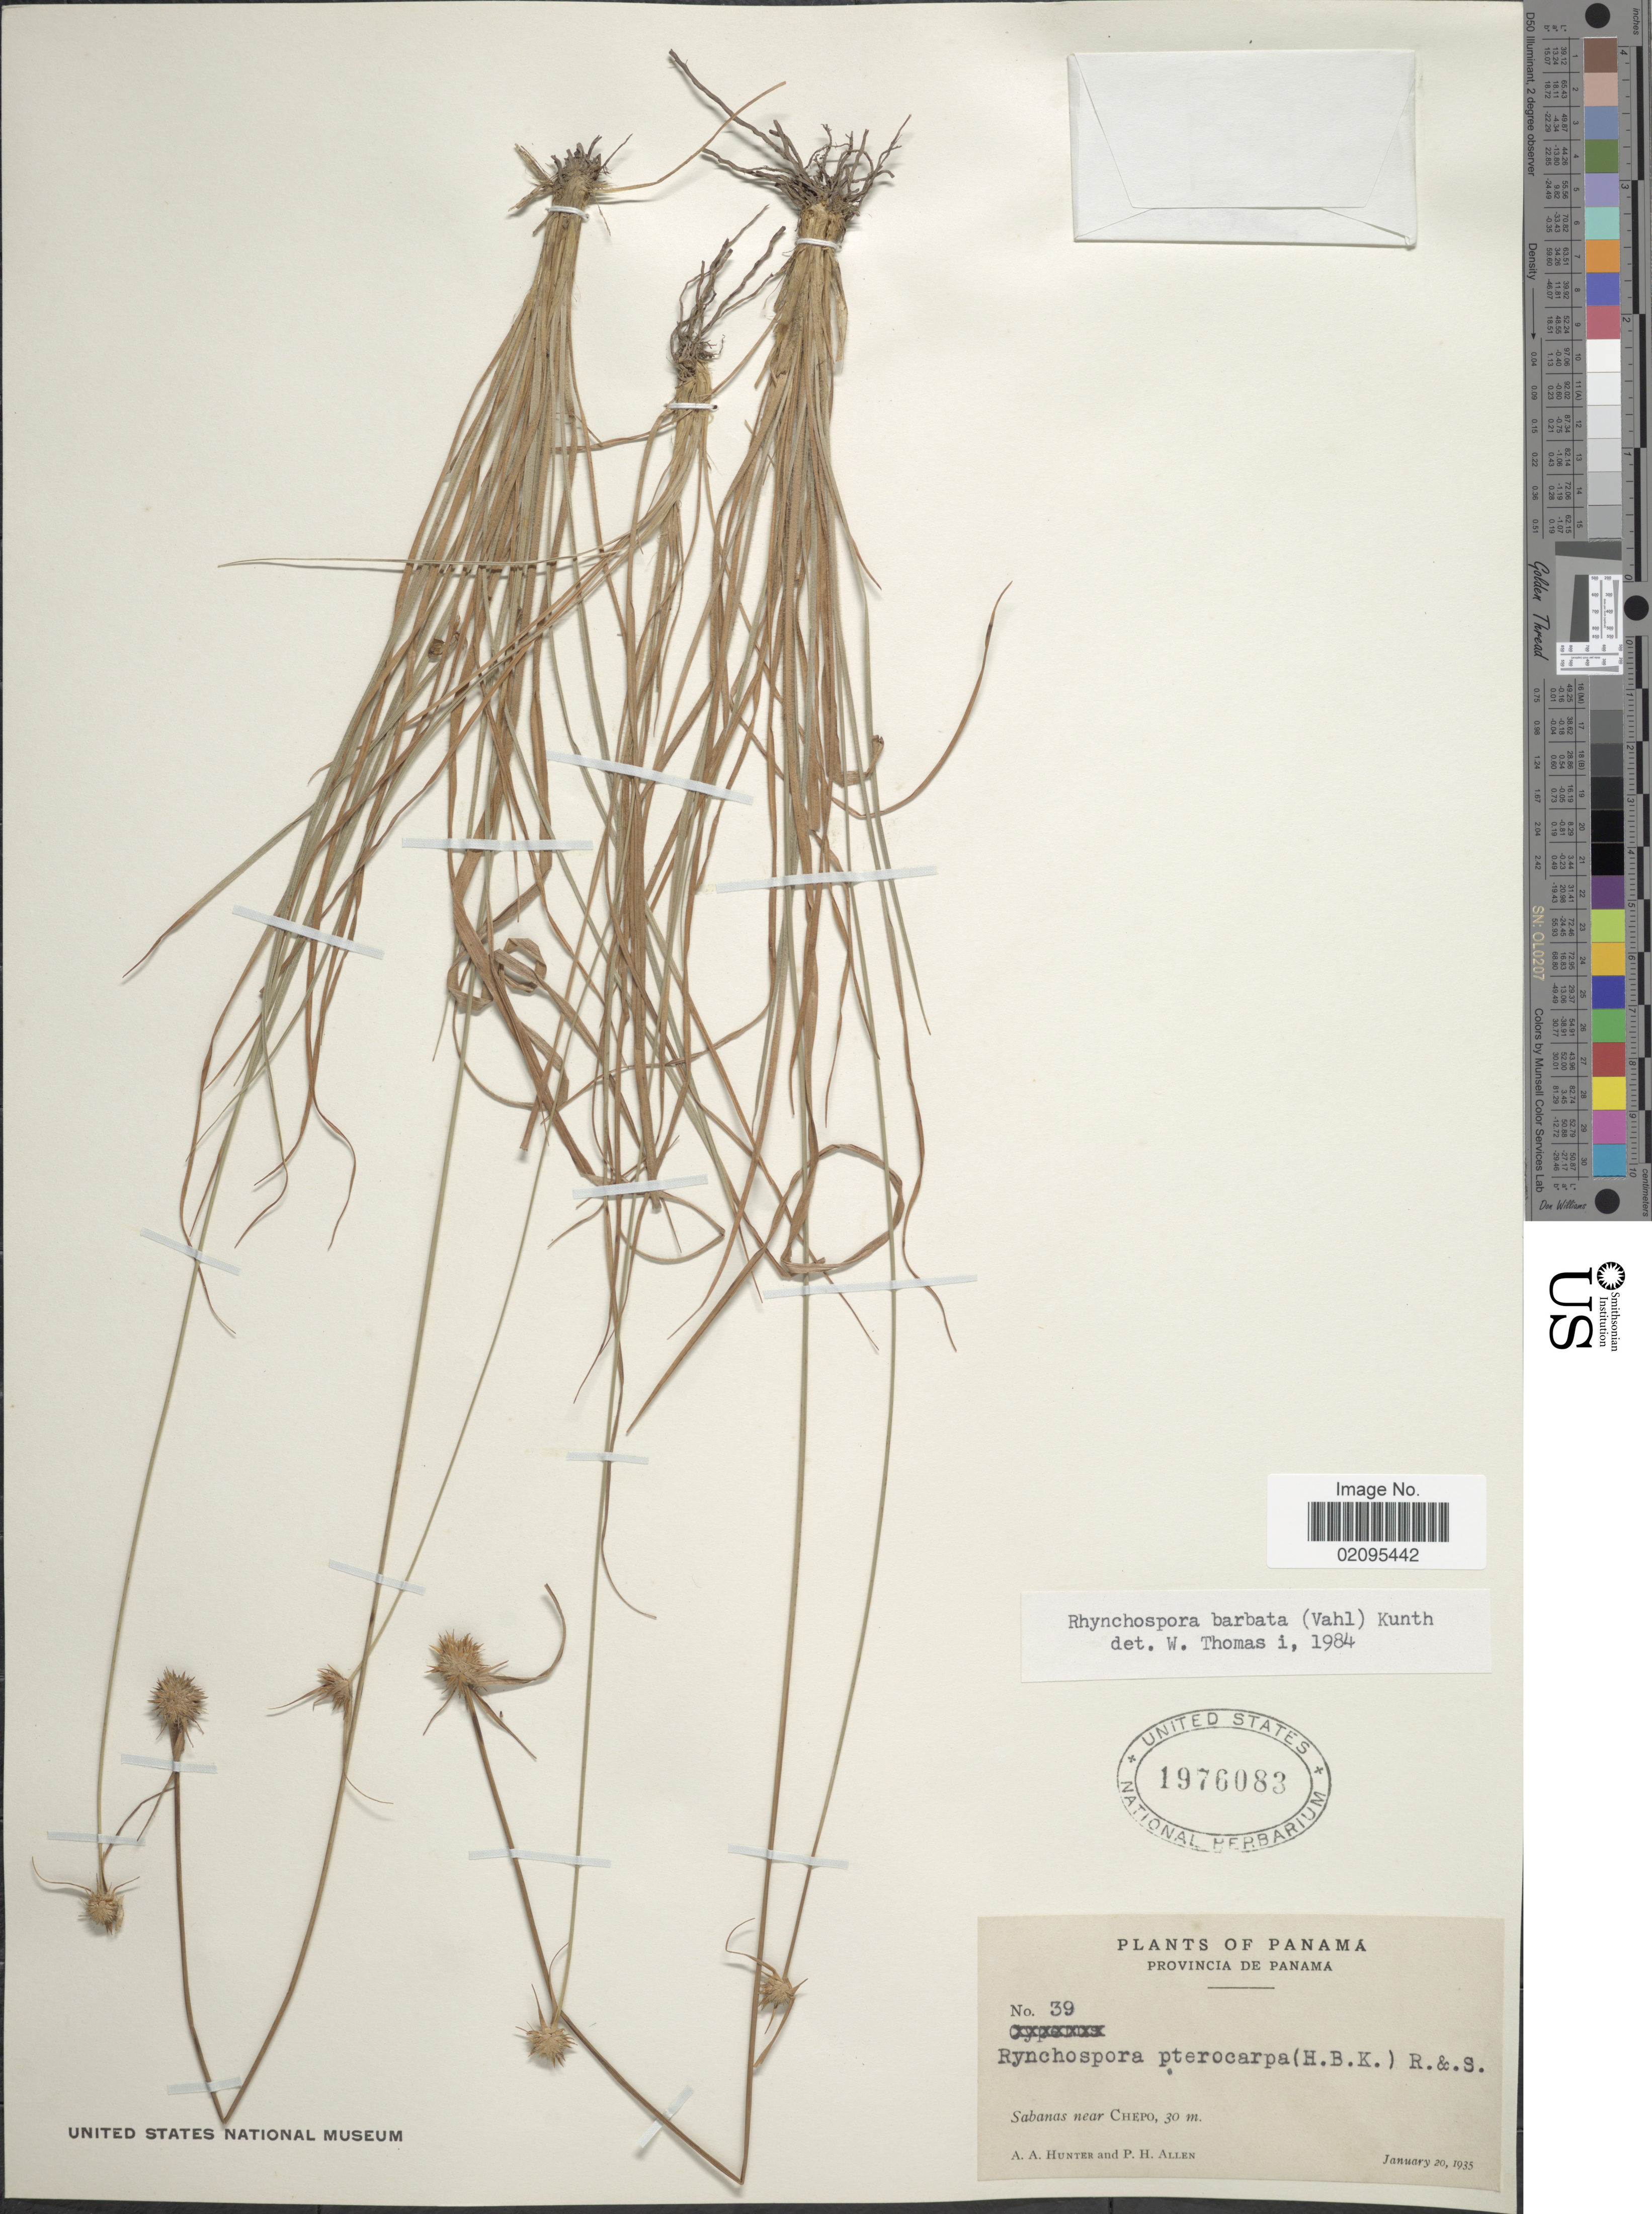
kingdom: Plantae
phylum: Tracheophyta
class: Liliopsida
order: Poales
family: Cyperaceae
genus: Rhynchospora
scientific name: Rhynchospora barbata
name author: (Vahl) Kunth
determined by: Alves, K.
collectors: A. Hunter & P. H. Allen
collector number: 39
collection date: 1935-01-20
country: Panama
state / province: Panamá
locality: Sabanas near Chepo.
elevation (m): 30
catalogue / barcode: US 1976083